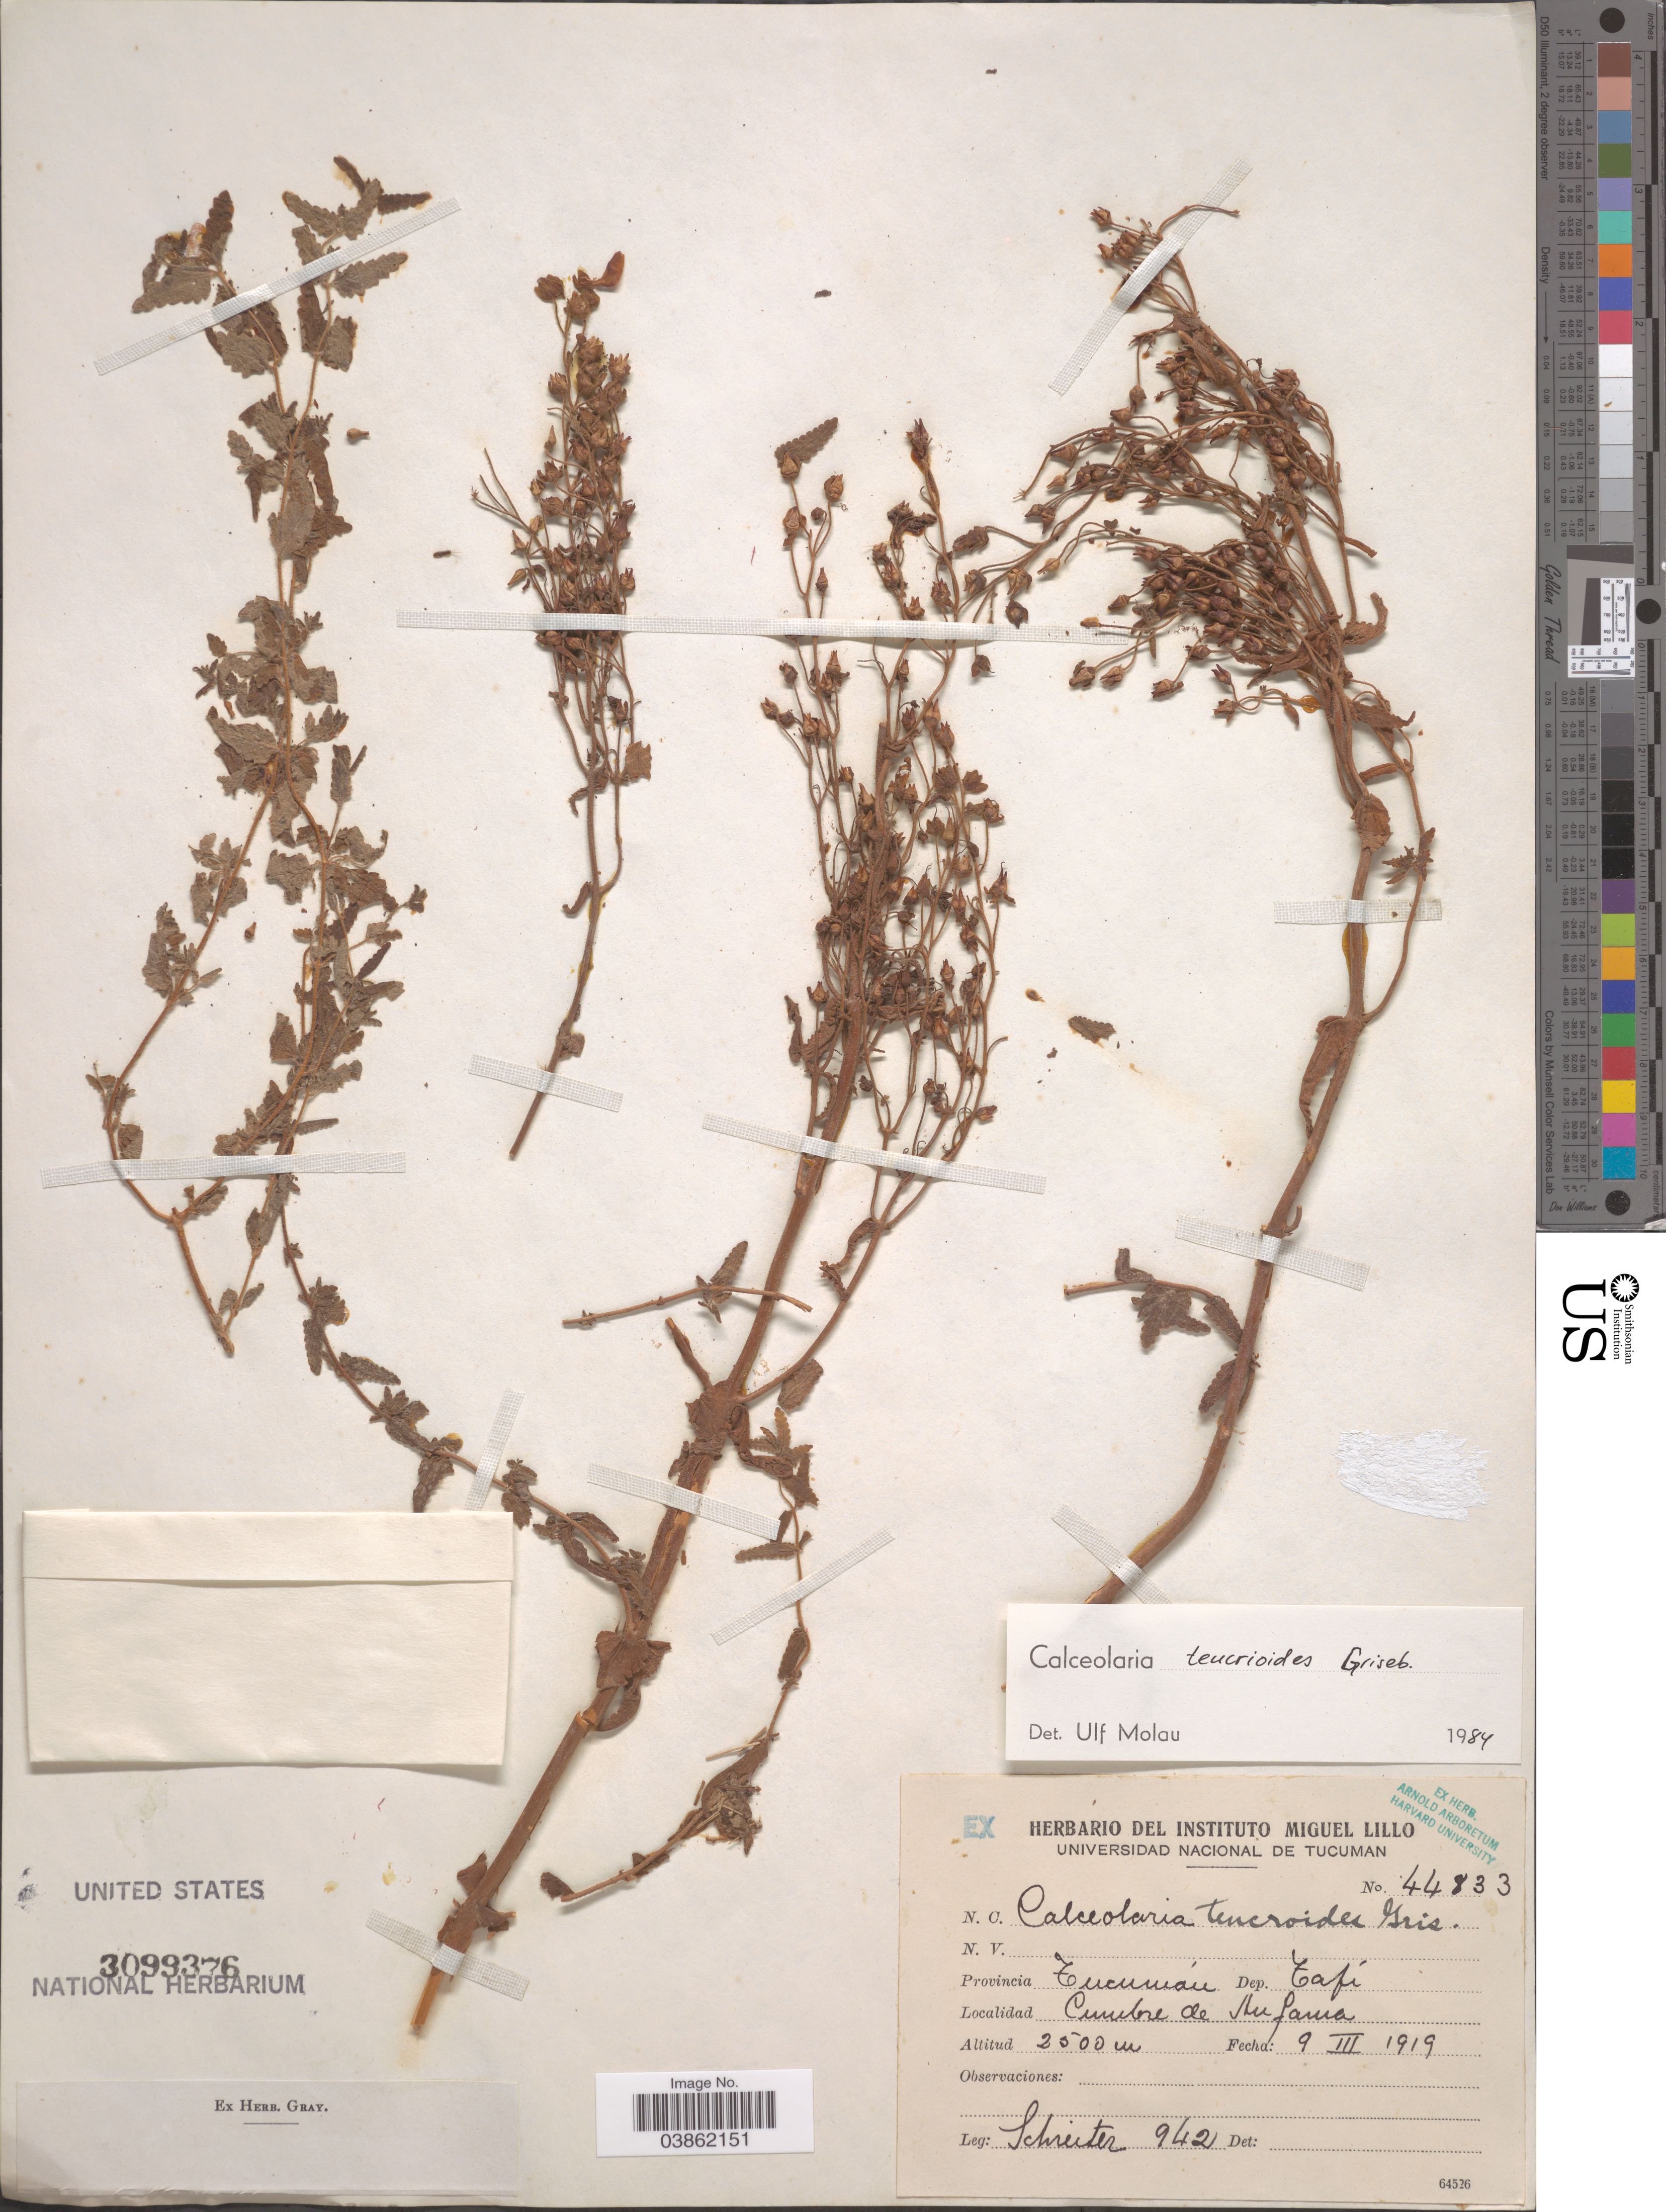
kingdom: Plantae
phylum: Tracheophyta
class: Magnoliopsida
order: Lamiales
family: Calceolariaceae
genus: Calceolaria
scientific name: Calceolaria teucrioides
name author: Griseb.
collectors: -. Schreiter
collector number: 942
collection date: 1919-03-09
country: Argentina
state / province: Tucuman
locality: Dep. Tafí. Cumbre de Anfama.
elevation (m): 2500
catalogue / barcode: US 3099376